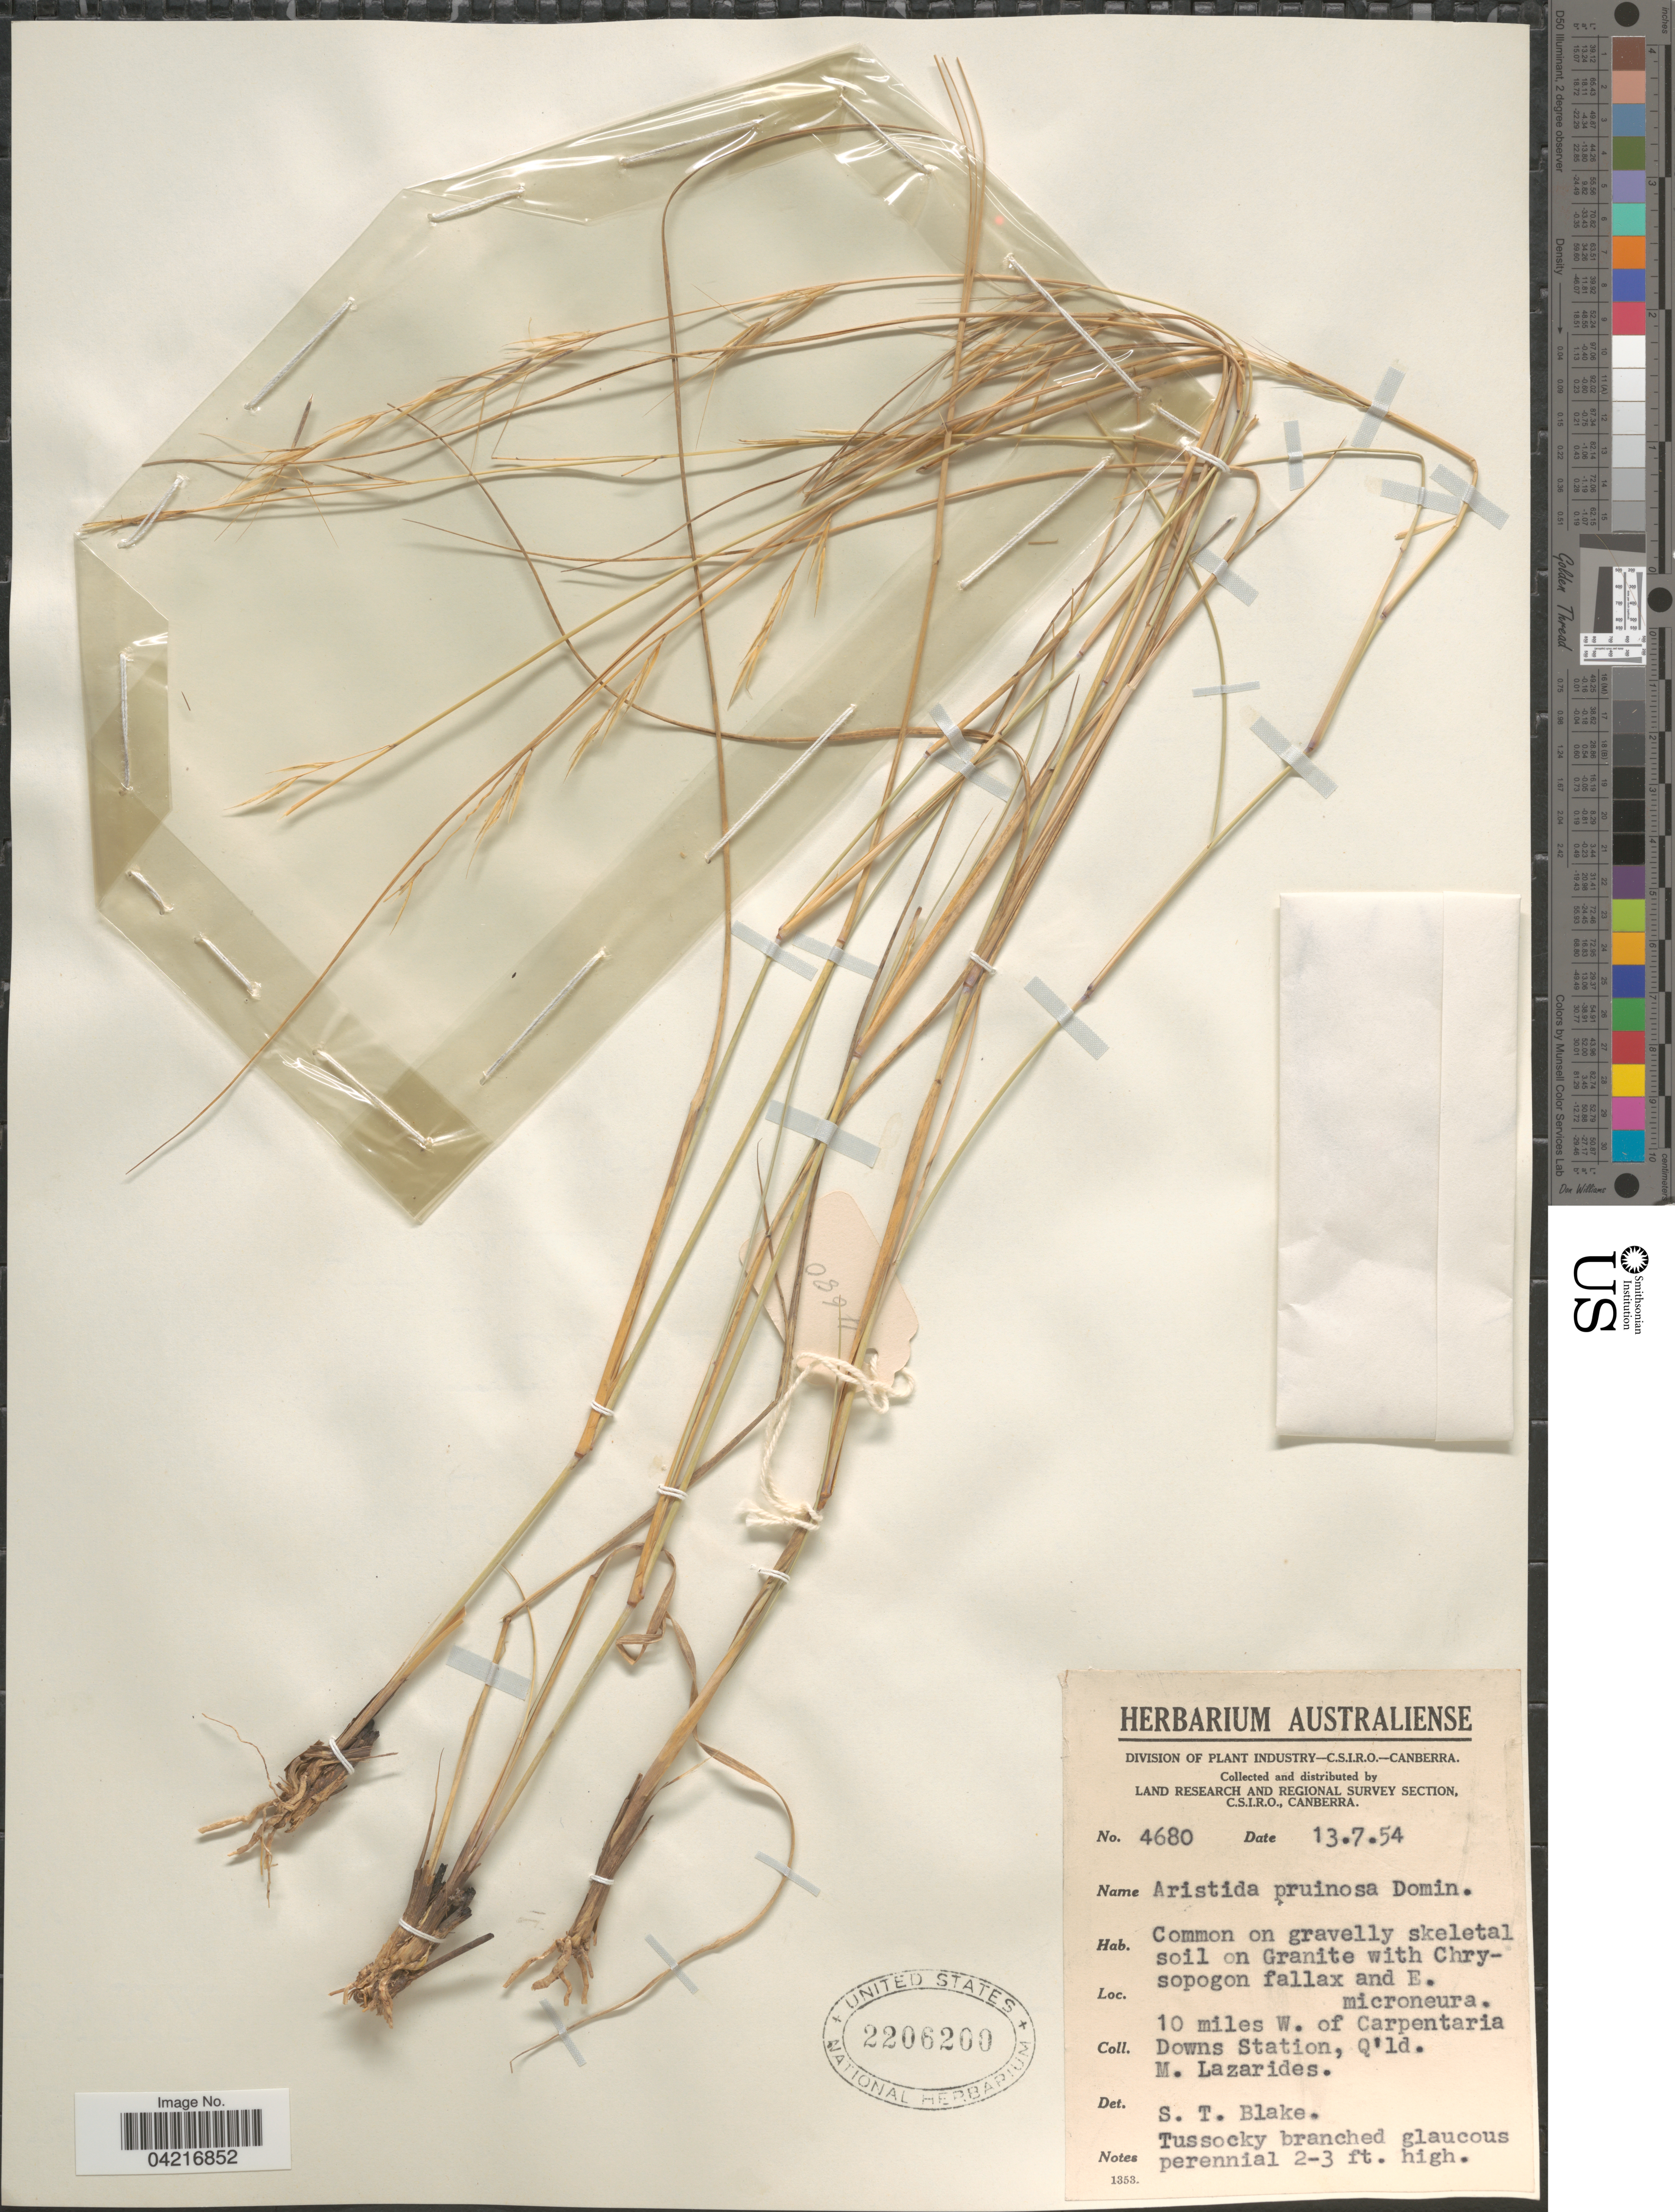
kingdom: Plantae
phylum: Tracheophyta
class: Liliopsida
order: Poales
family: Poaceae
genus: Aristida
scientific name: Aristida pruinosa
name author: Domin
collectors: M. Lazarides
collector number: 4680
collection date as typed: Transcribed d/m/y: 13/7/54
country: Australia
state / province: Queensland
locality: Land Research and Regional Survey Section, C.S.I.R.O. 10 miles W. of Carpentaria Downs Station.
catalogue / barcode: US 2206200